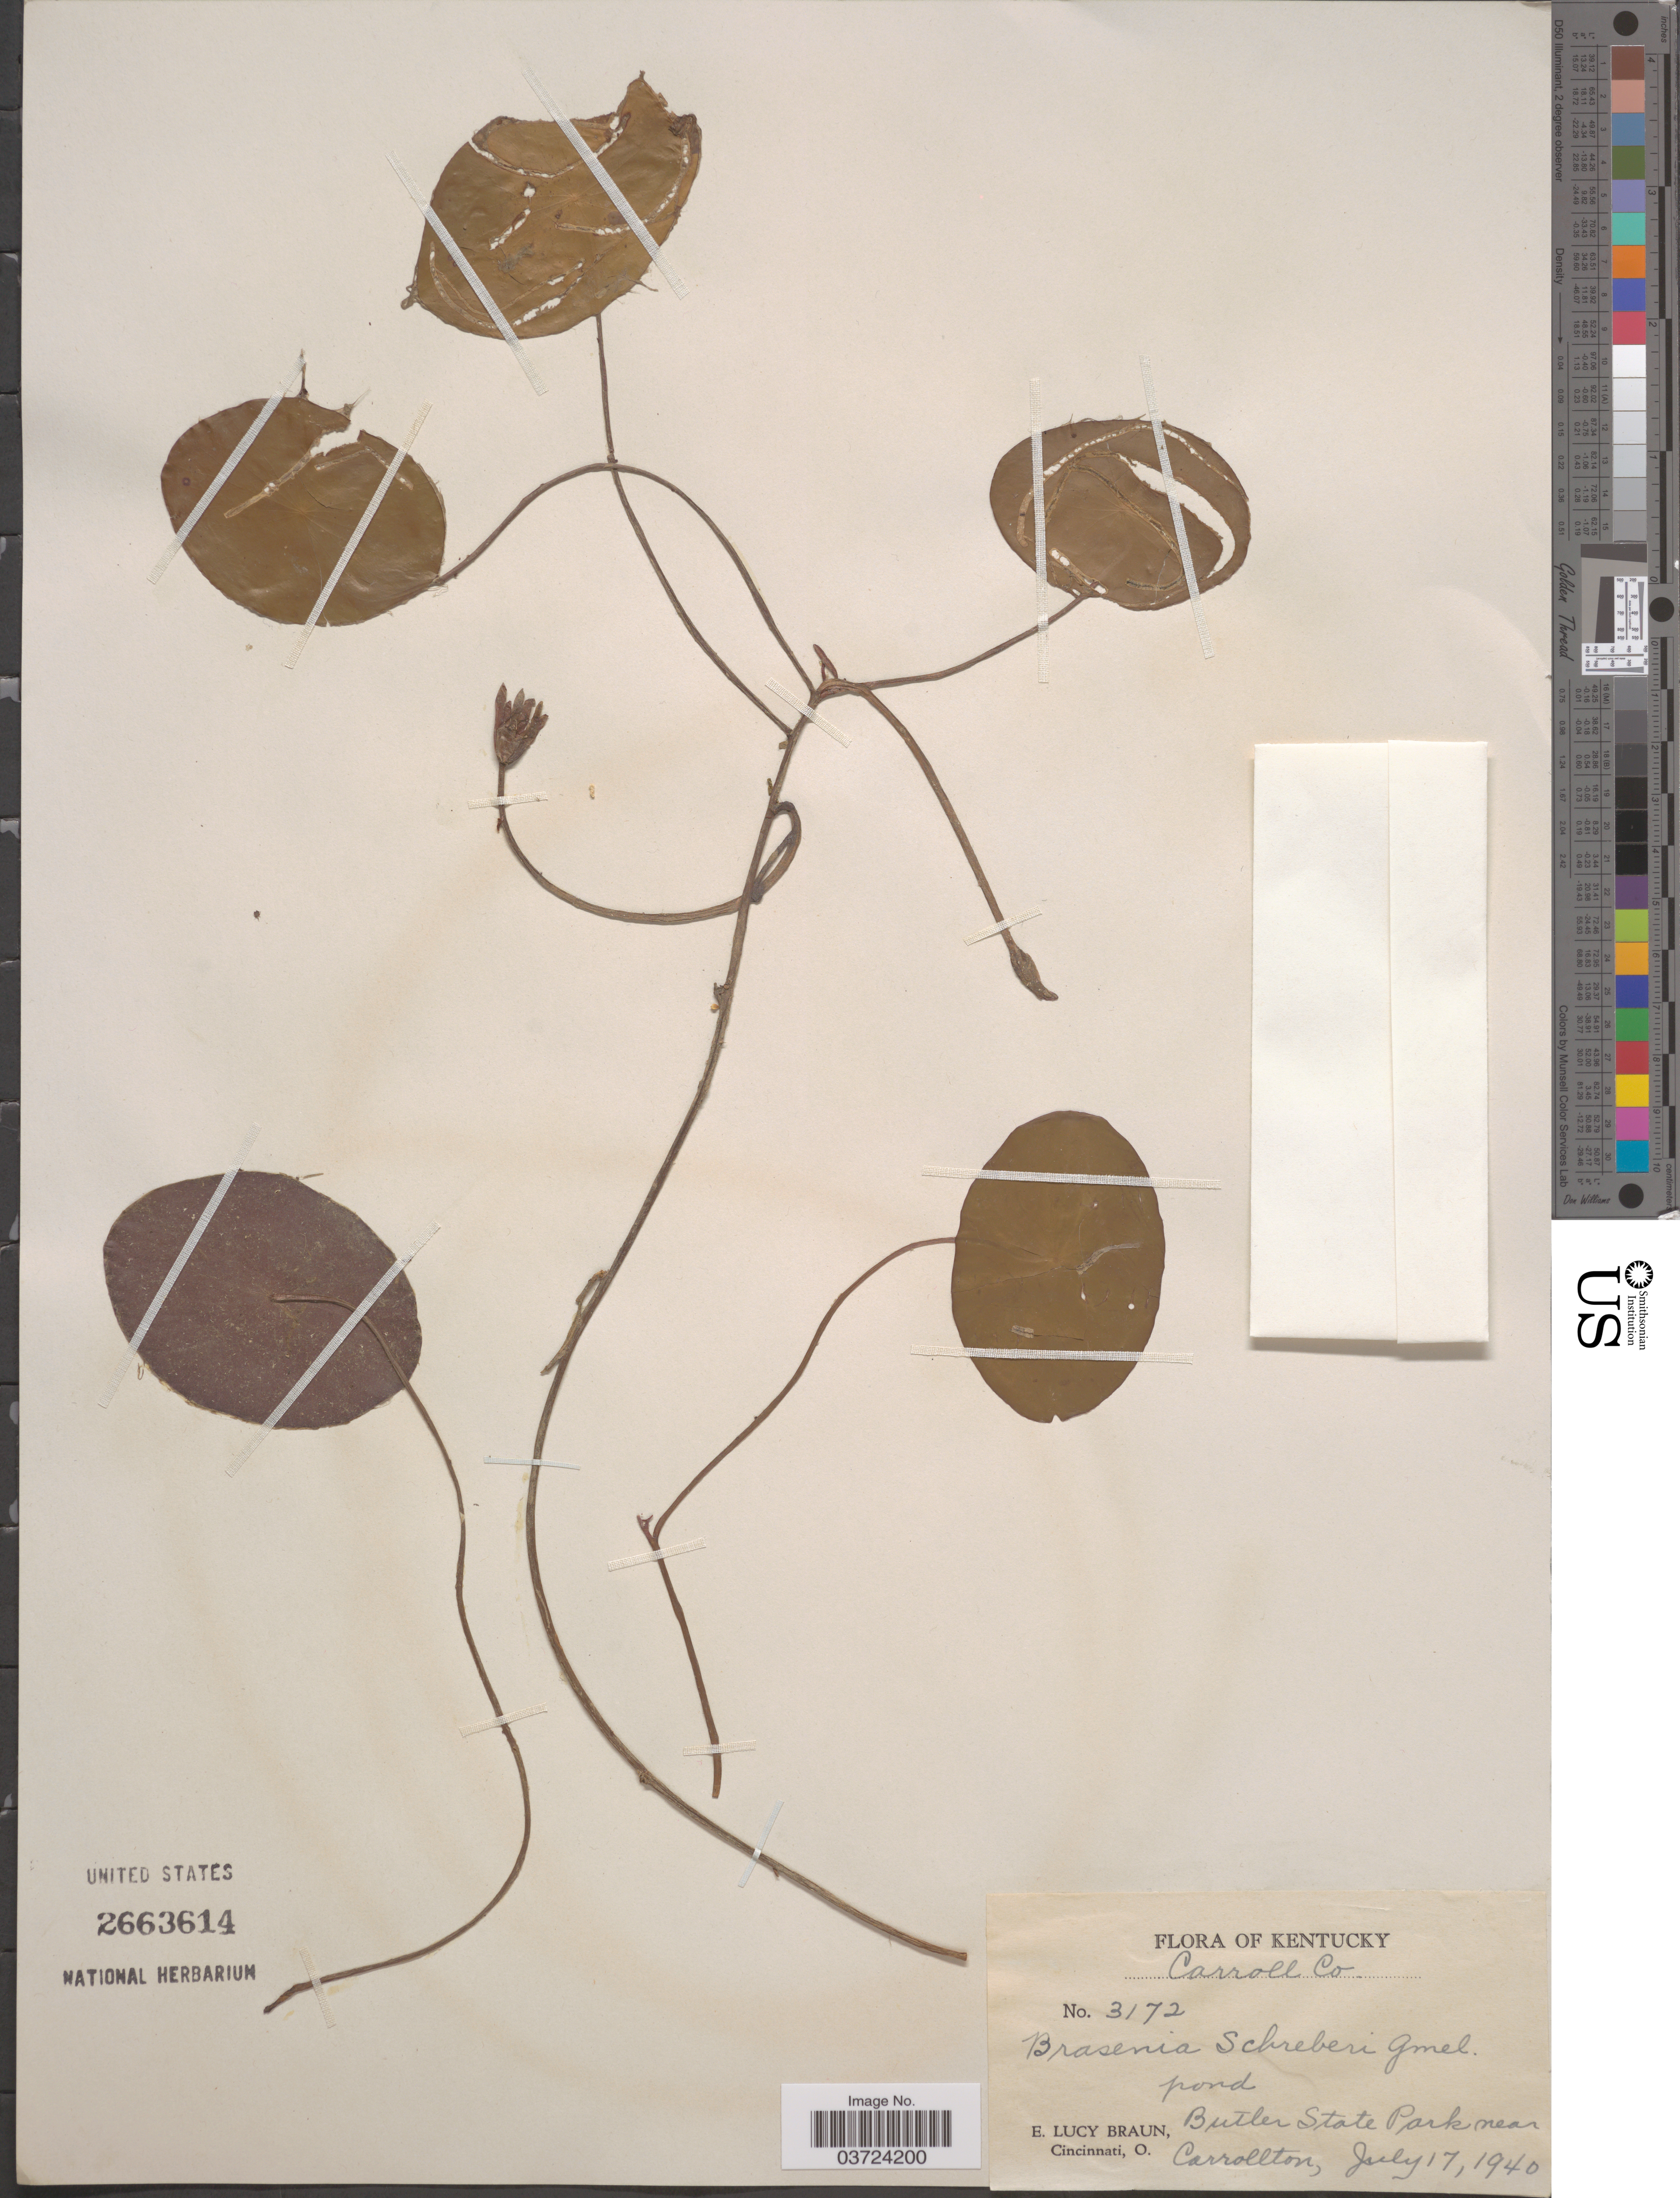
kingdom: Plantae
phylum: Tracheophyta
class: Magnoliopsida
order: Nymphaeales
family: Cabombaceae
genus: Brasenia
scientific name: Brasenia schreberi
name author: J.F. Gmel.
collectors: E. L. Braun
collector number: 3172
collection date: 1940-07-17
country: United States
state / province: Kentucky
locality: Carroll Co. Butler State Park near Carrollton.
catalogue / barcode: US 2663614